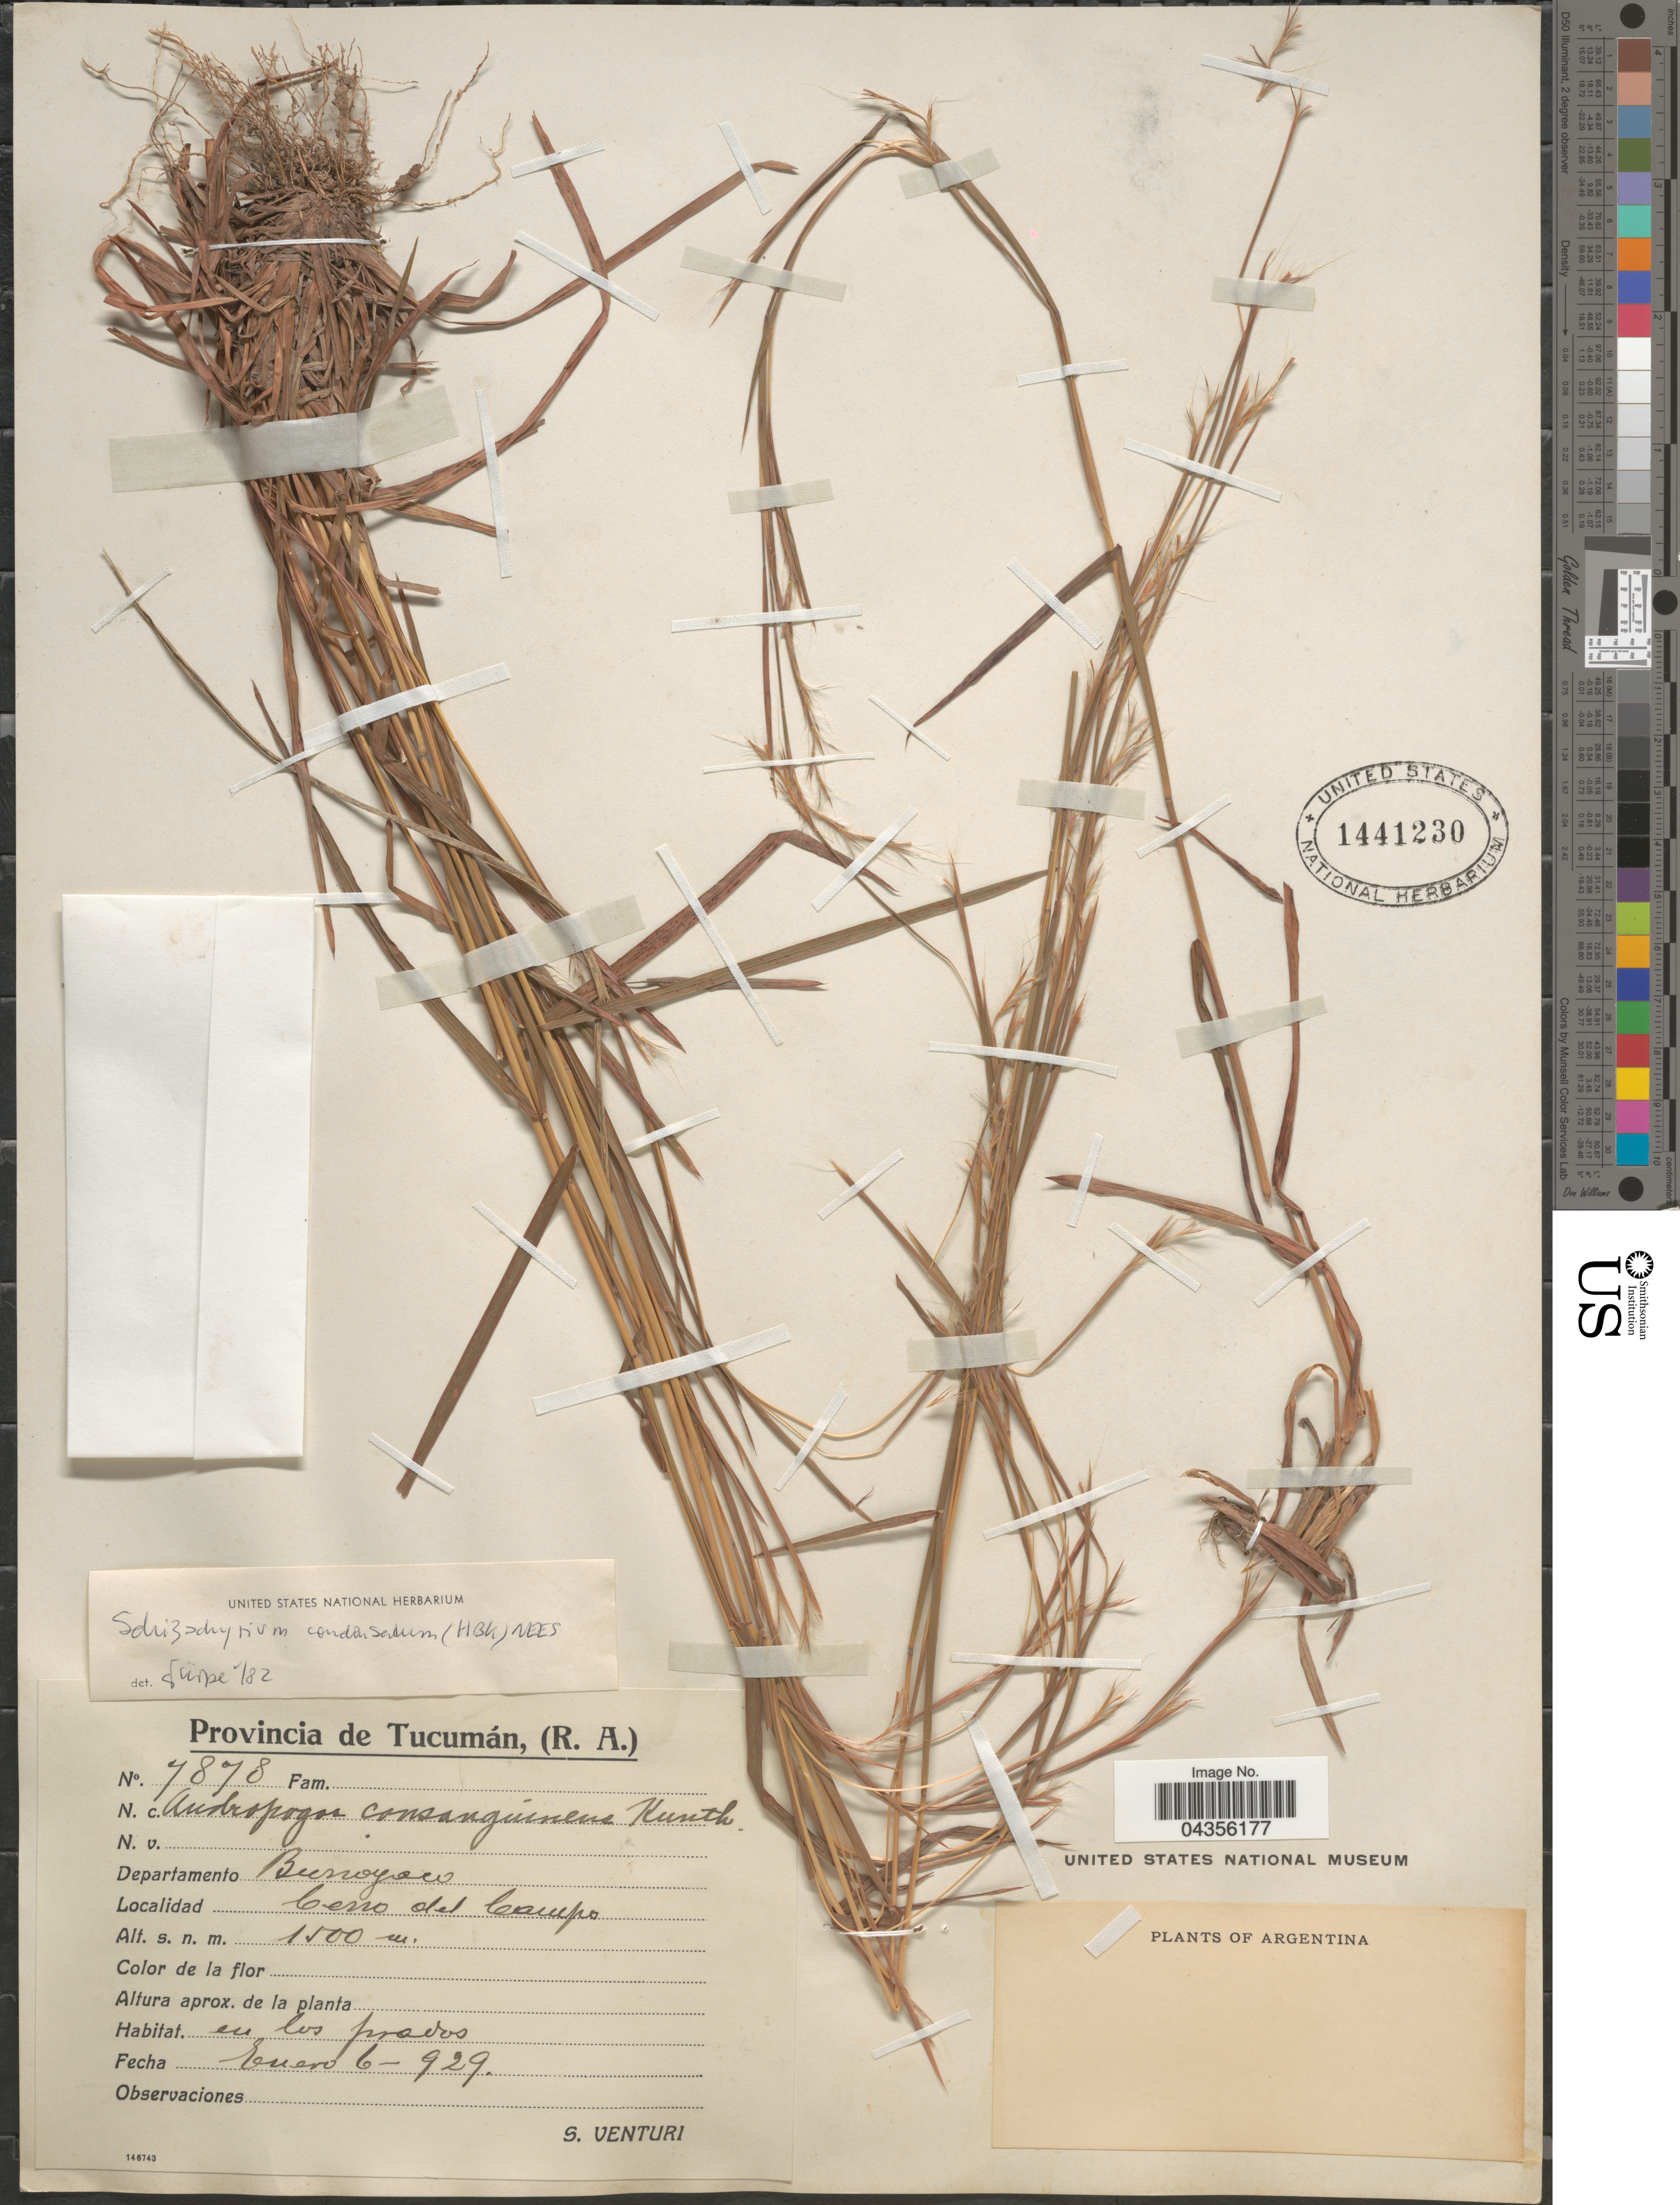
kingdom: Plantae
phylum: Tracheophyta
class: Liliopsida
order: Poales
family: Poaceae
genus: Schizachyrium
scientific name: Schizachyrium condensatum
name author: (Kunth) Nees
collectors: S. Venturi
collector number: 7878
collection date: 1929-01-06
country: Argentina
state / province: Tucuman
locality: Departamento Burruyacú. Cerro del Campo.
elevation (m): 1500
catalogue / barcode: US 1441230